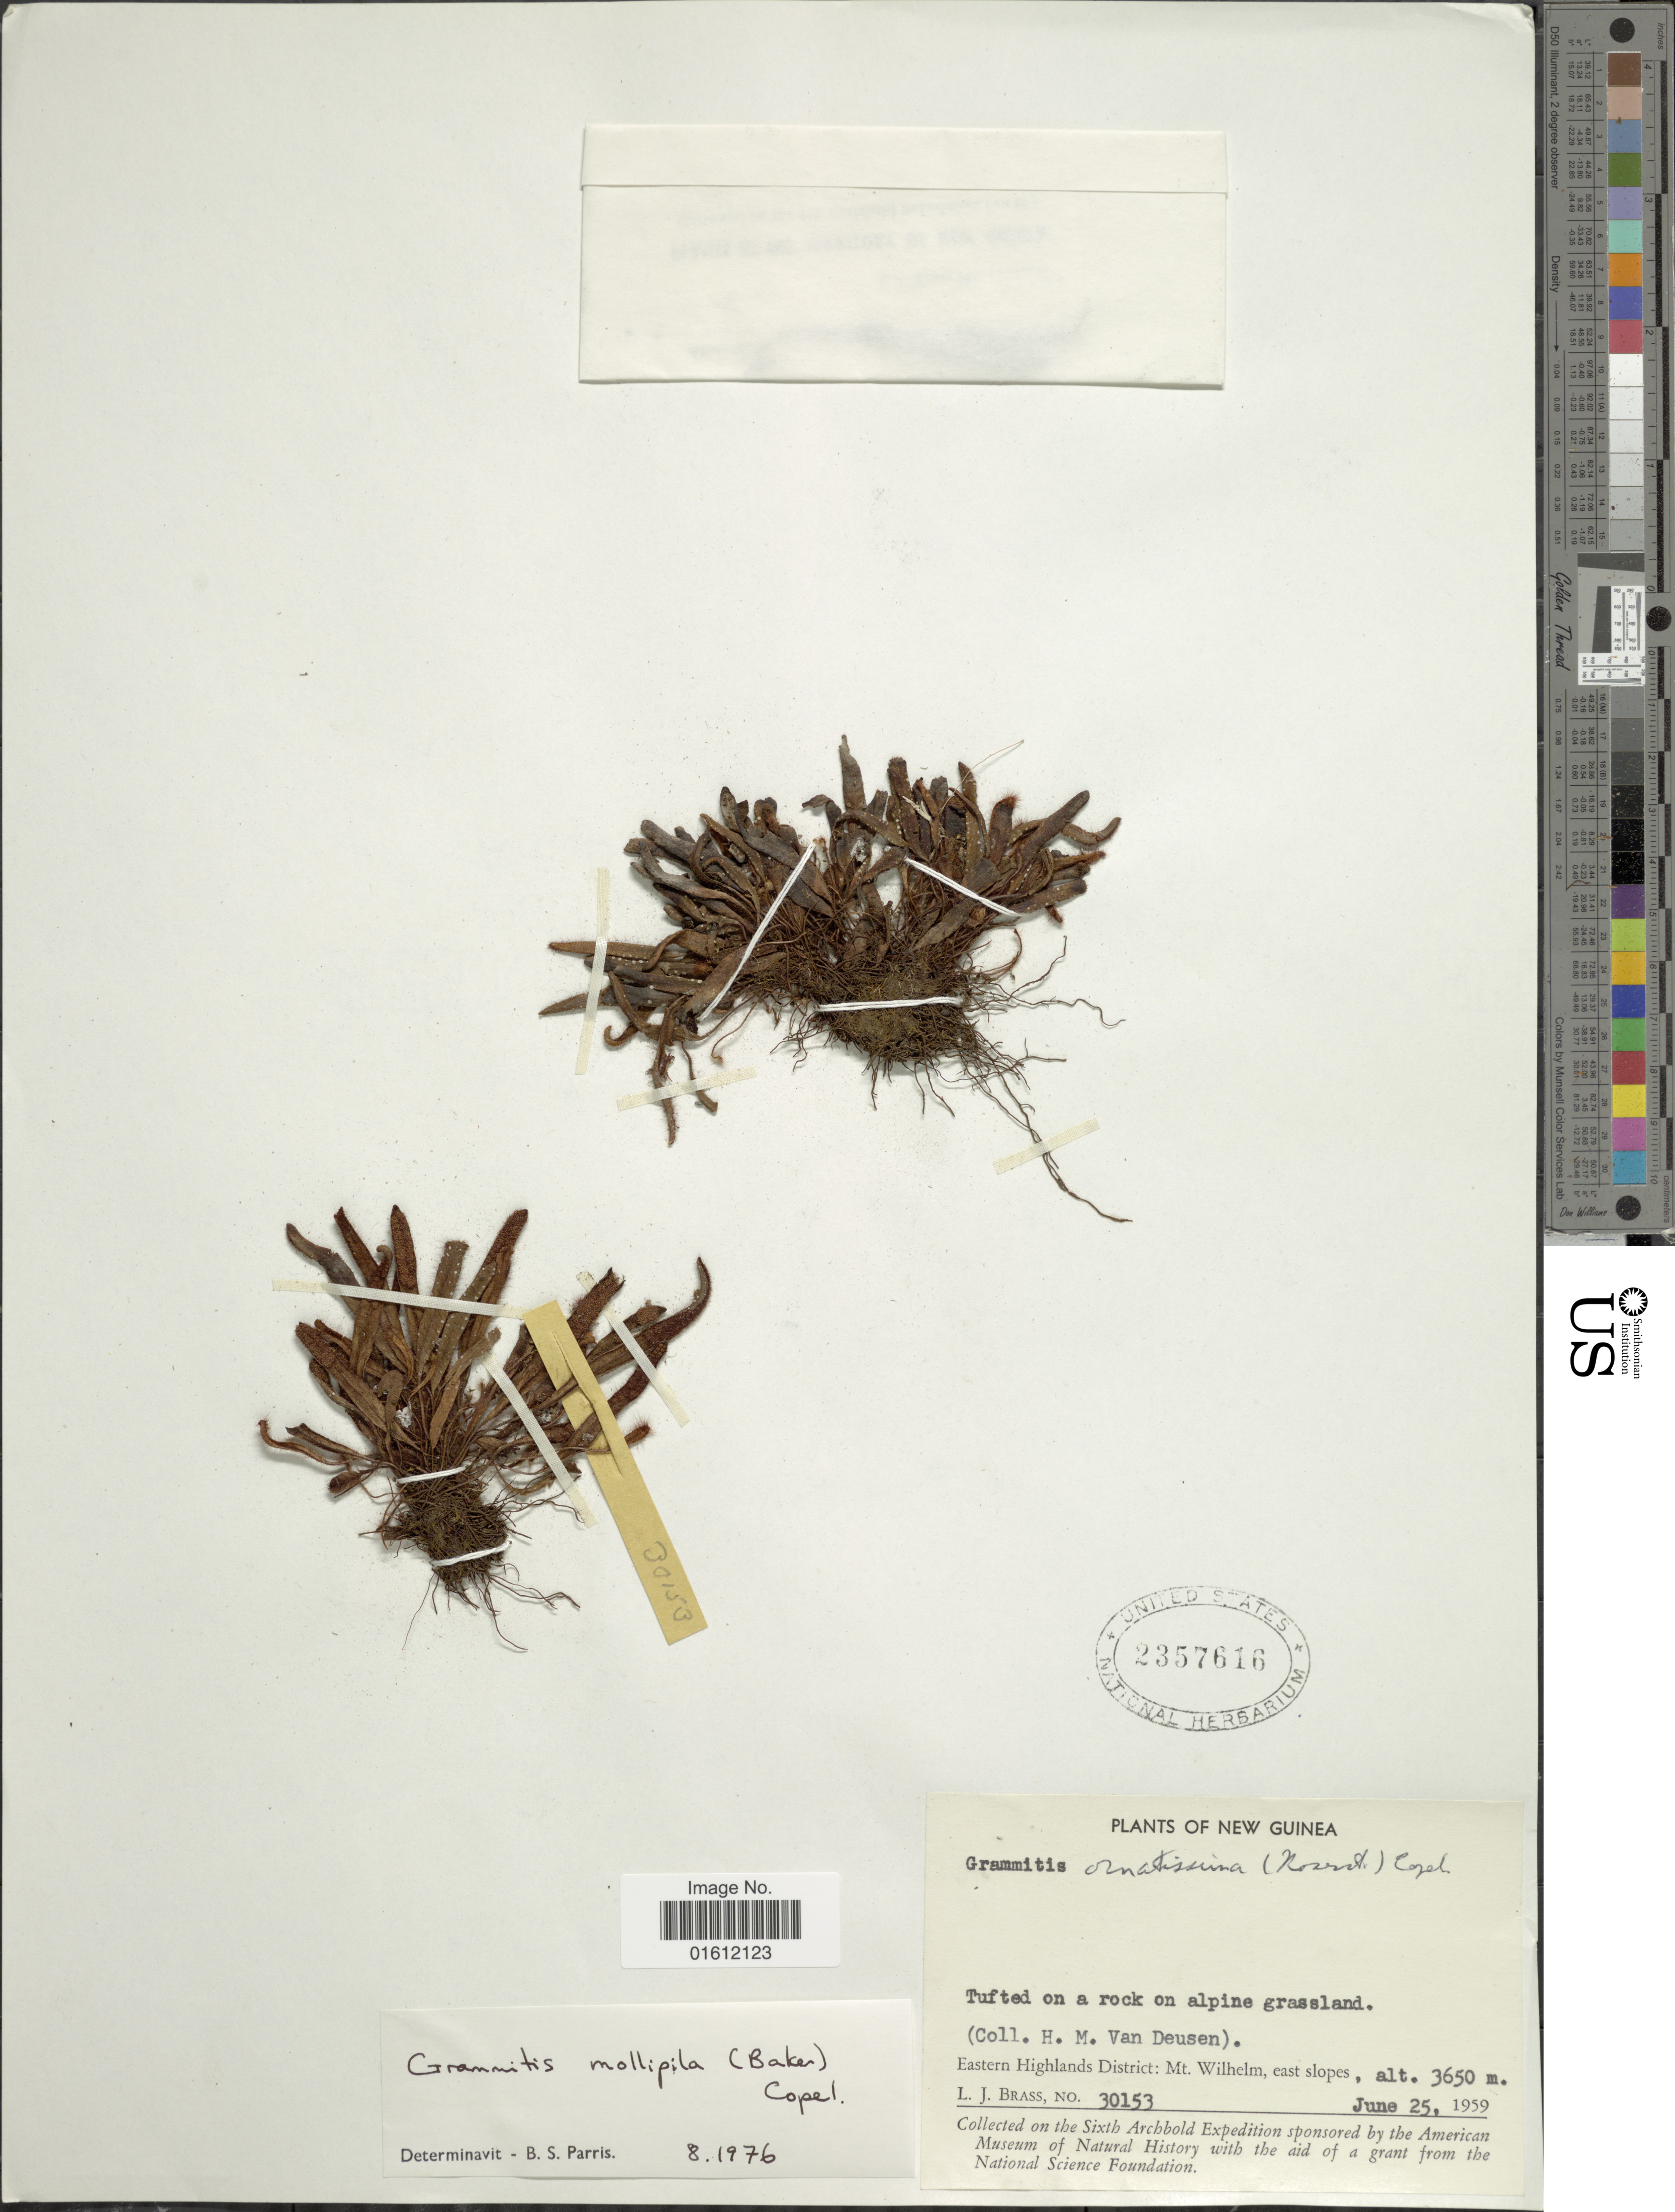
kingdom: Plantae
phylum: Tracheophyta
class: Polypodiopsida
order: Polypodiales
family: Polypodiaceae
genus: Oreogrammitis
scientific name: Oreogrammitis mollipila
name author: (Baker) Parris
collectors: L. J. Brass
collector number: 30153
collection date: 1959-06-25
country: Papua New Guinea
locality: New Guinea: Eastern Highlands District: Mt. Wilhelm, east slopes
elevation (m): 3650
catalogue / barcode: US 2357616